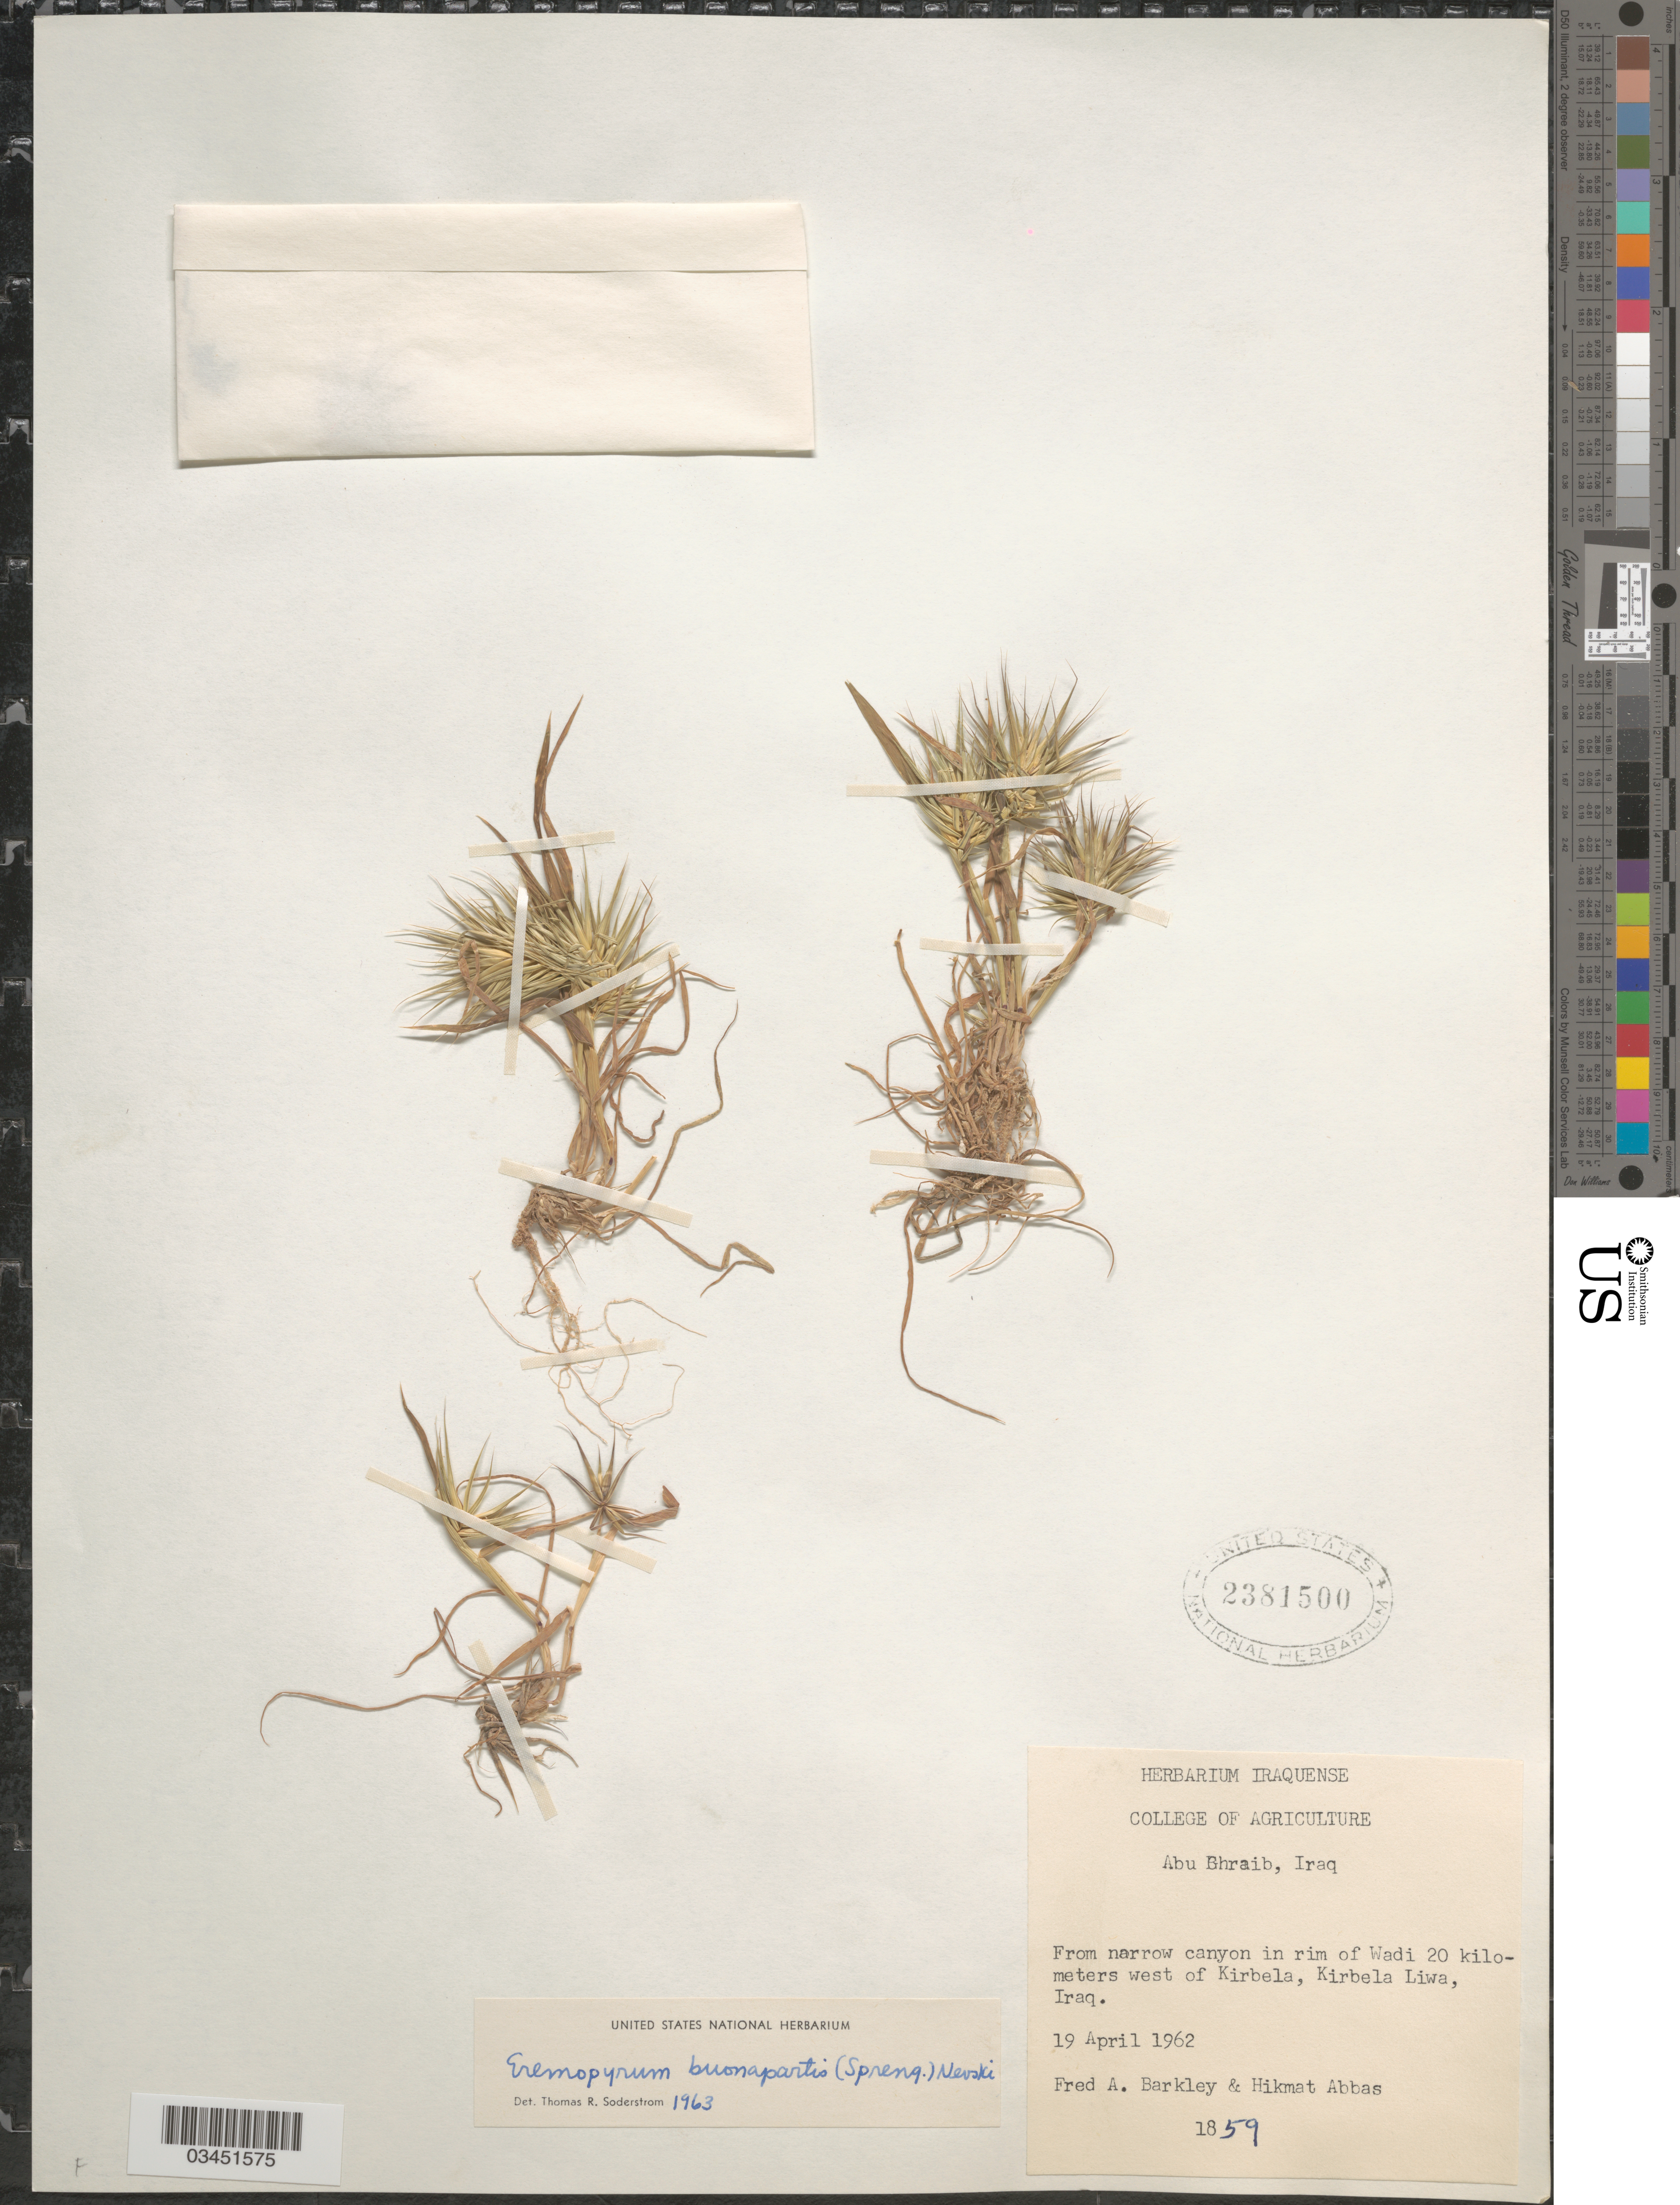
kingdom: Plantae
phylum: Tracheophyta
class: Liliopsida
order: Poales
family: Poaceae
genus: Eremopyrum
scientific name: Eremopyrum bonaepartis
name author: (Spreng.) Nevski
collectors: F. A. Barkley & H. Abbas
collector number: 1859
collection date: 1962-04-19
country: Iraq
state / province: Al Karbala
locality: From narrow canyon in rim of Wadi 20 kilometers west of Kirbela, Kirbela Liwa.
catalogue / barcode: US 2381500